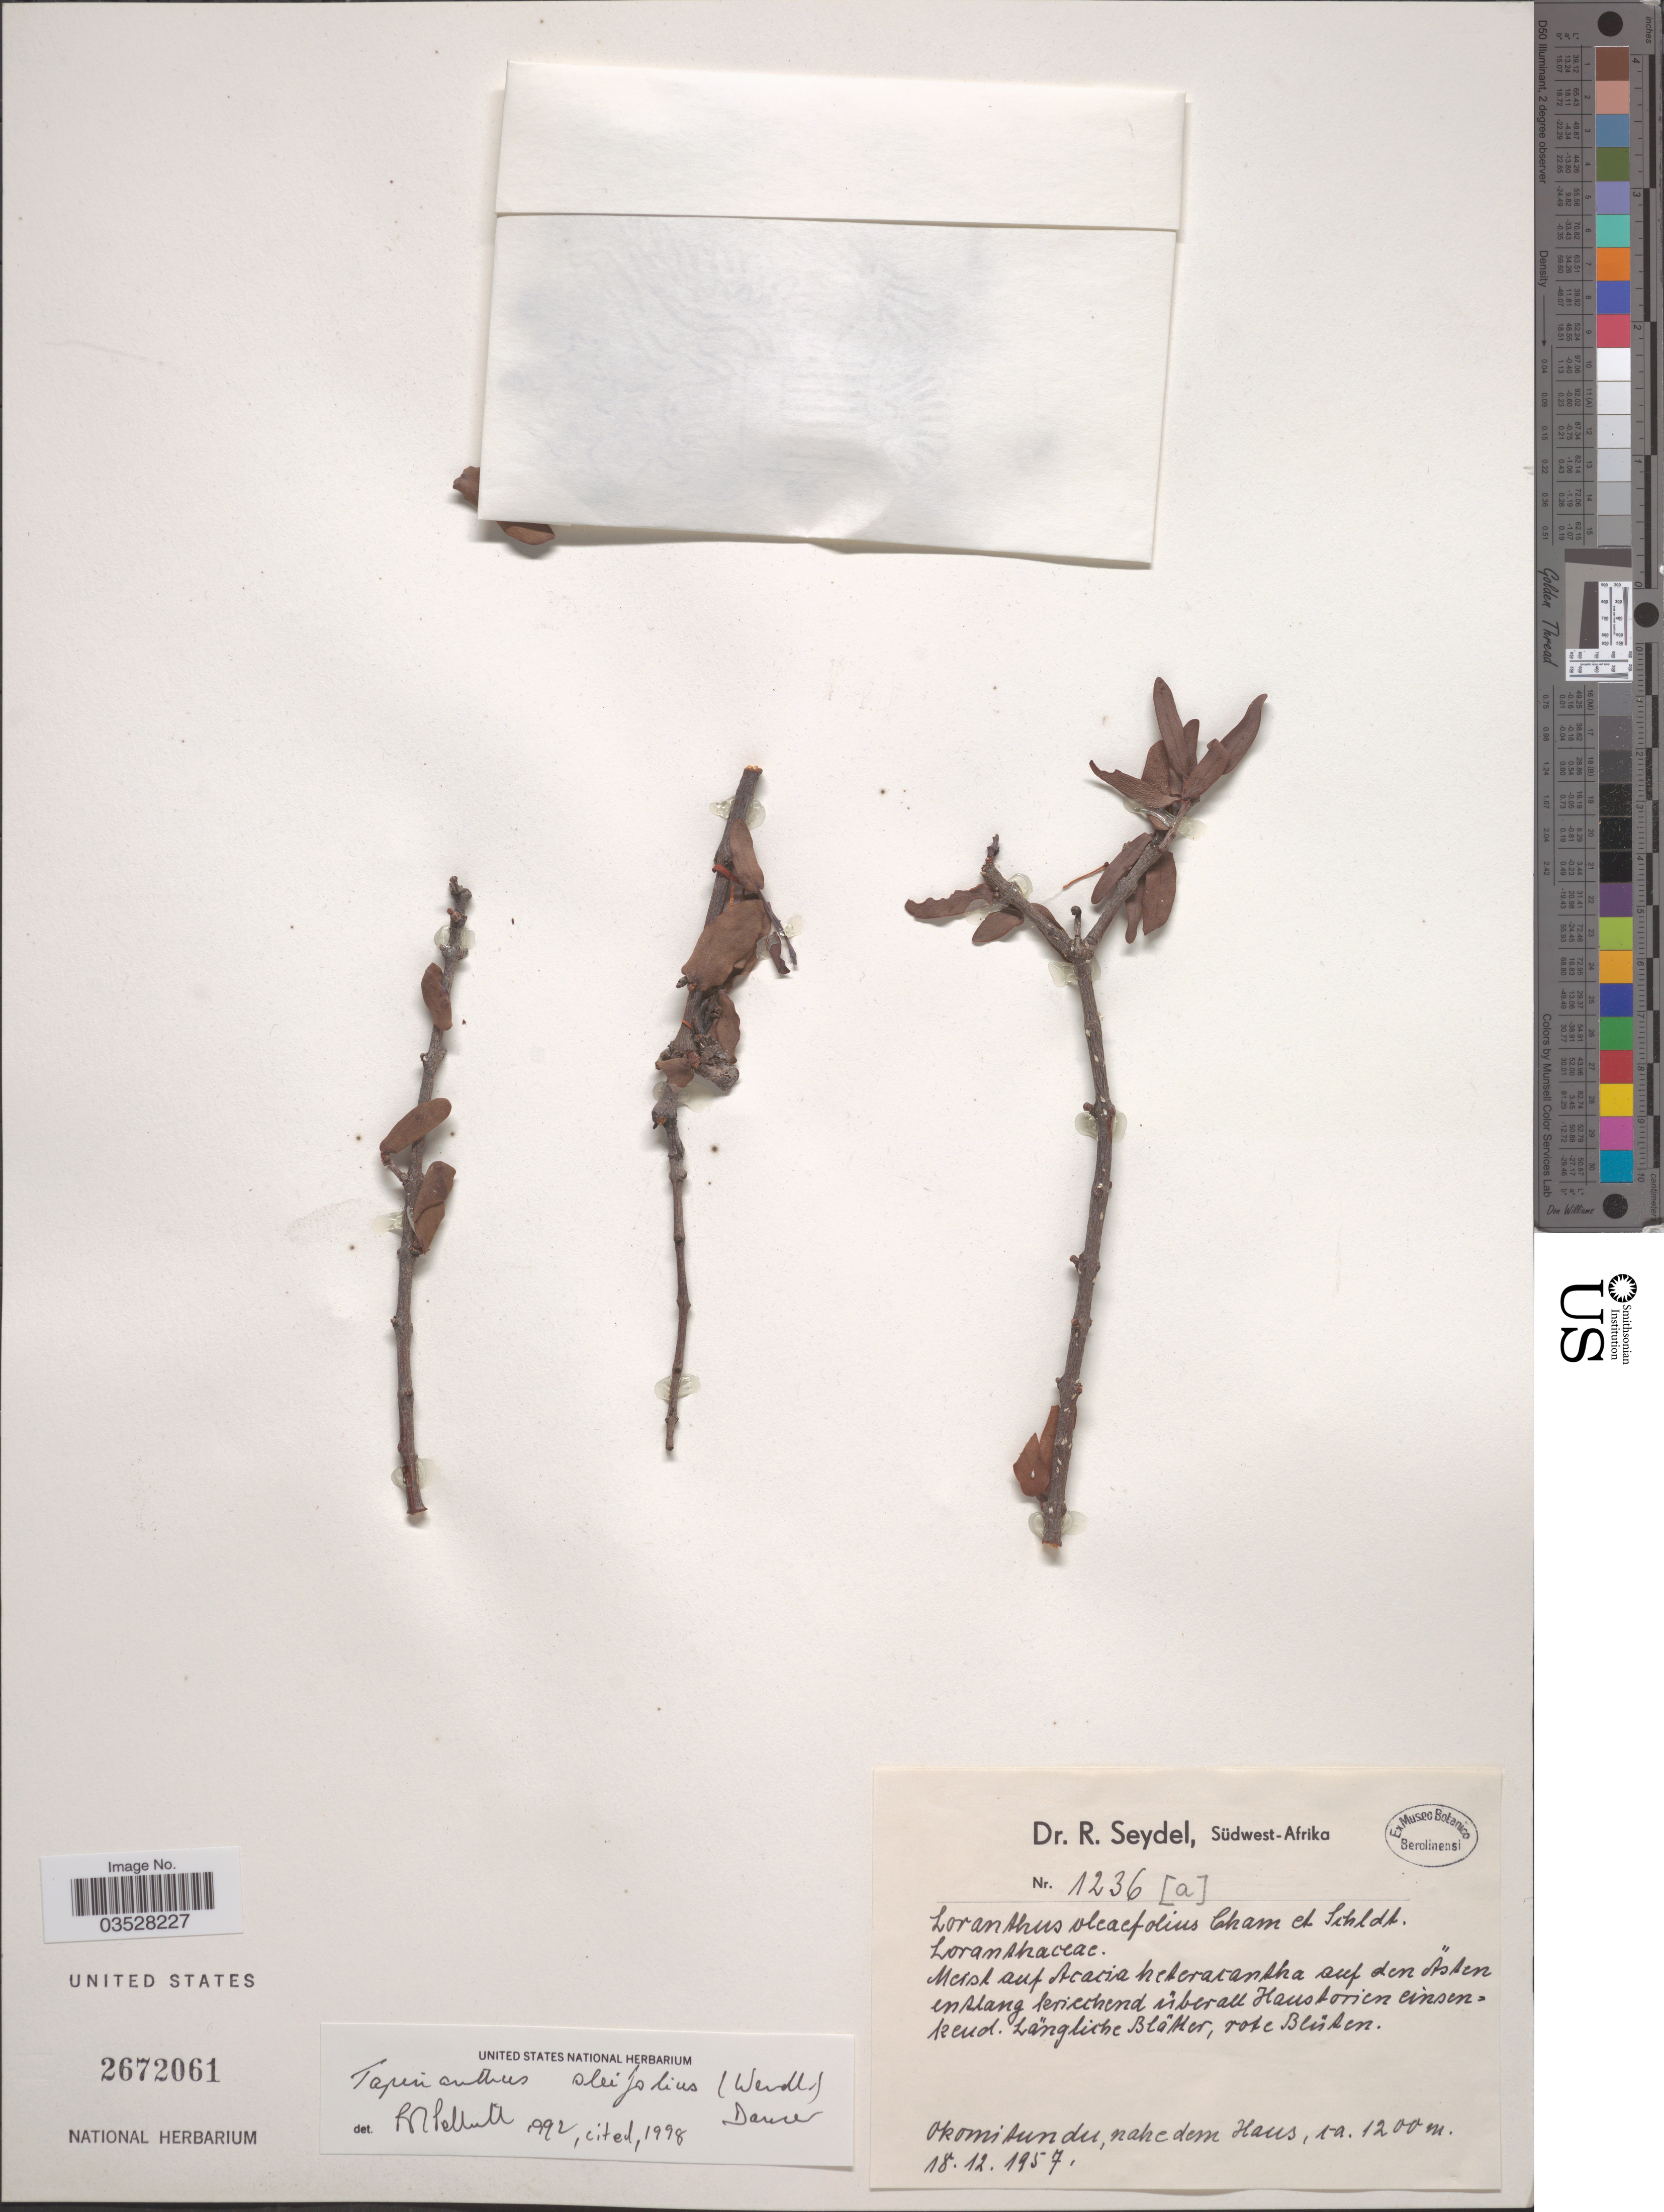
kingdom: Plantae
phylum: Tracheophyta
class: Magnoliopsida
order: Santalales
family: Loranthaceae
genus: Tapinanthus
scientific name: Tapinanthus oleifolius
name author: (J.C. Wendl.) Danser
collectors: R. Seydel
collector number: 1236[a]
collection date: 1957-12-18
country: Namibia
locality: Südwest-Afrika. Okomitundu, nahe dem Haus.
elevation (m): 1200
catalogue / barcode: US 2672061